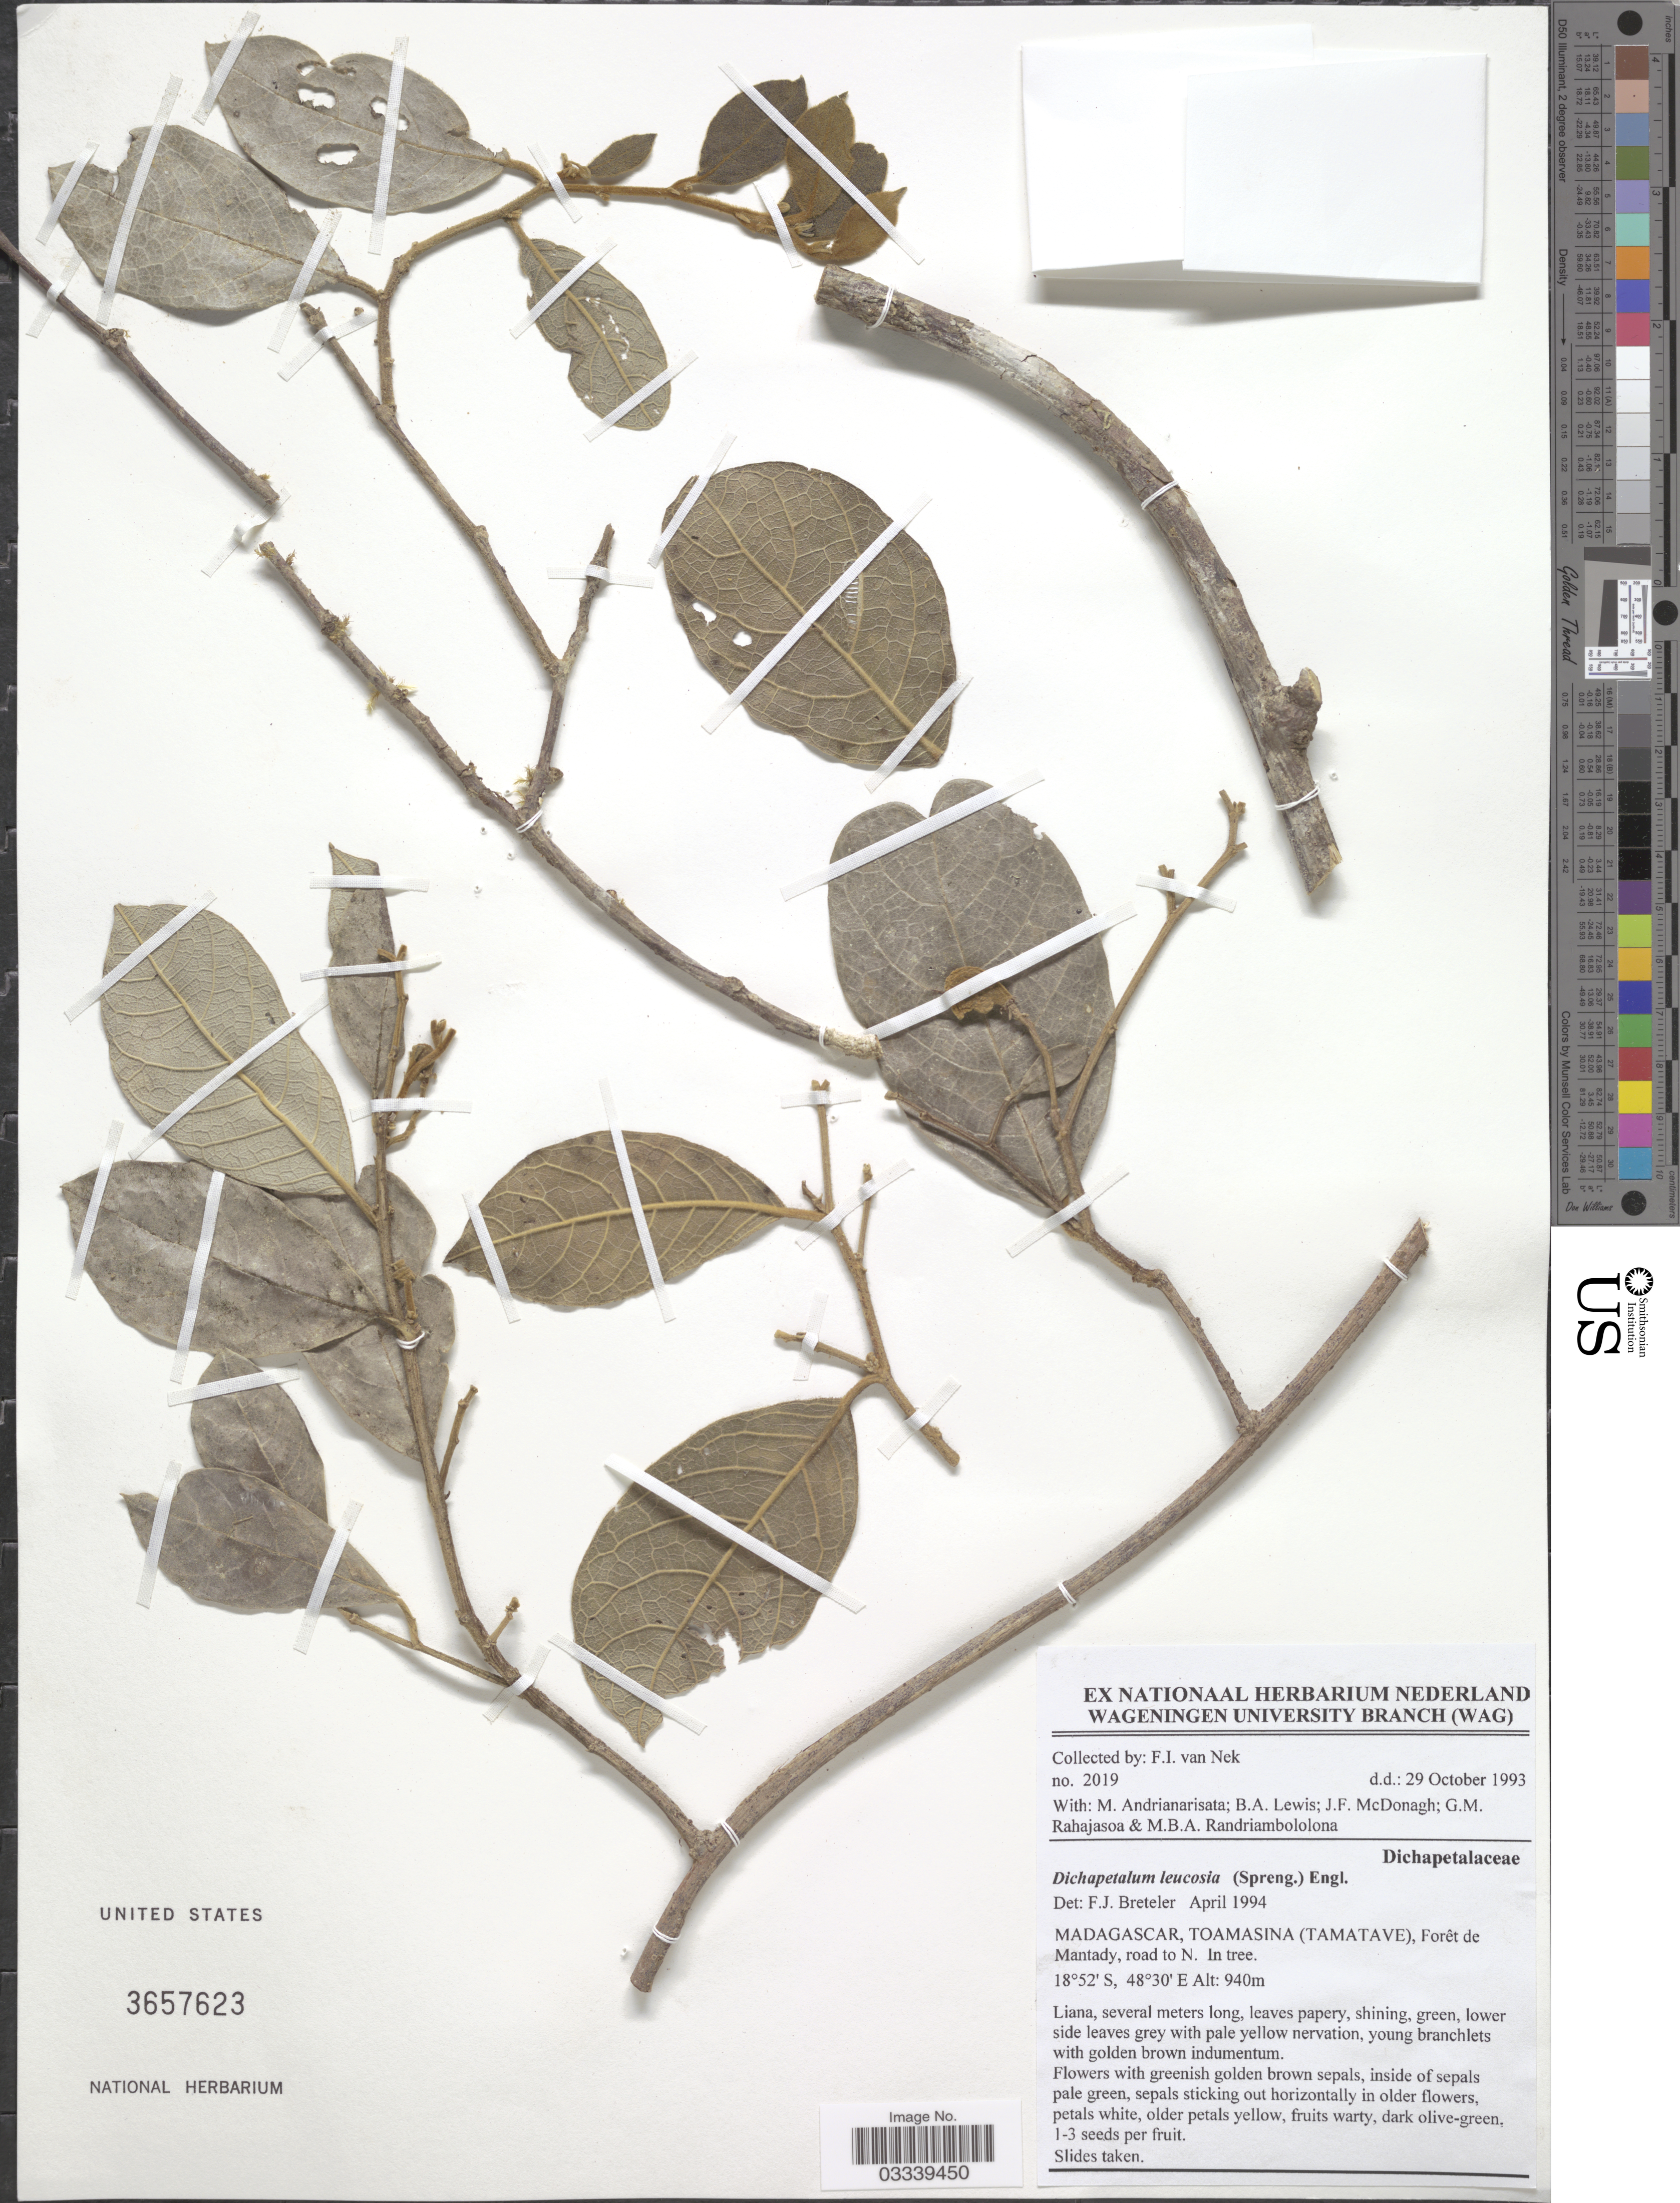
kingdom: Plantae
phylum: Tracheophyta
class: Magnoliopsida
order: Malpighiales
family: Dichapetalaceae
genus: Dichapetalum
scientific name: Dichapetalum leucosia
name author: (Spreng.) Engl.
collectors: F. van Nek, M. Andrianarisata, B. Lewis, J. McDonagh & et al.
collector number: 2019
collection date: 1993-10-29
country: Madagascar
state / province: Alaotra Mangoro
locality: (Tamatave), Forêt de Mantady, road to N.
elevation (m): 940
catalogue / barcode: US 3657623